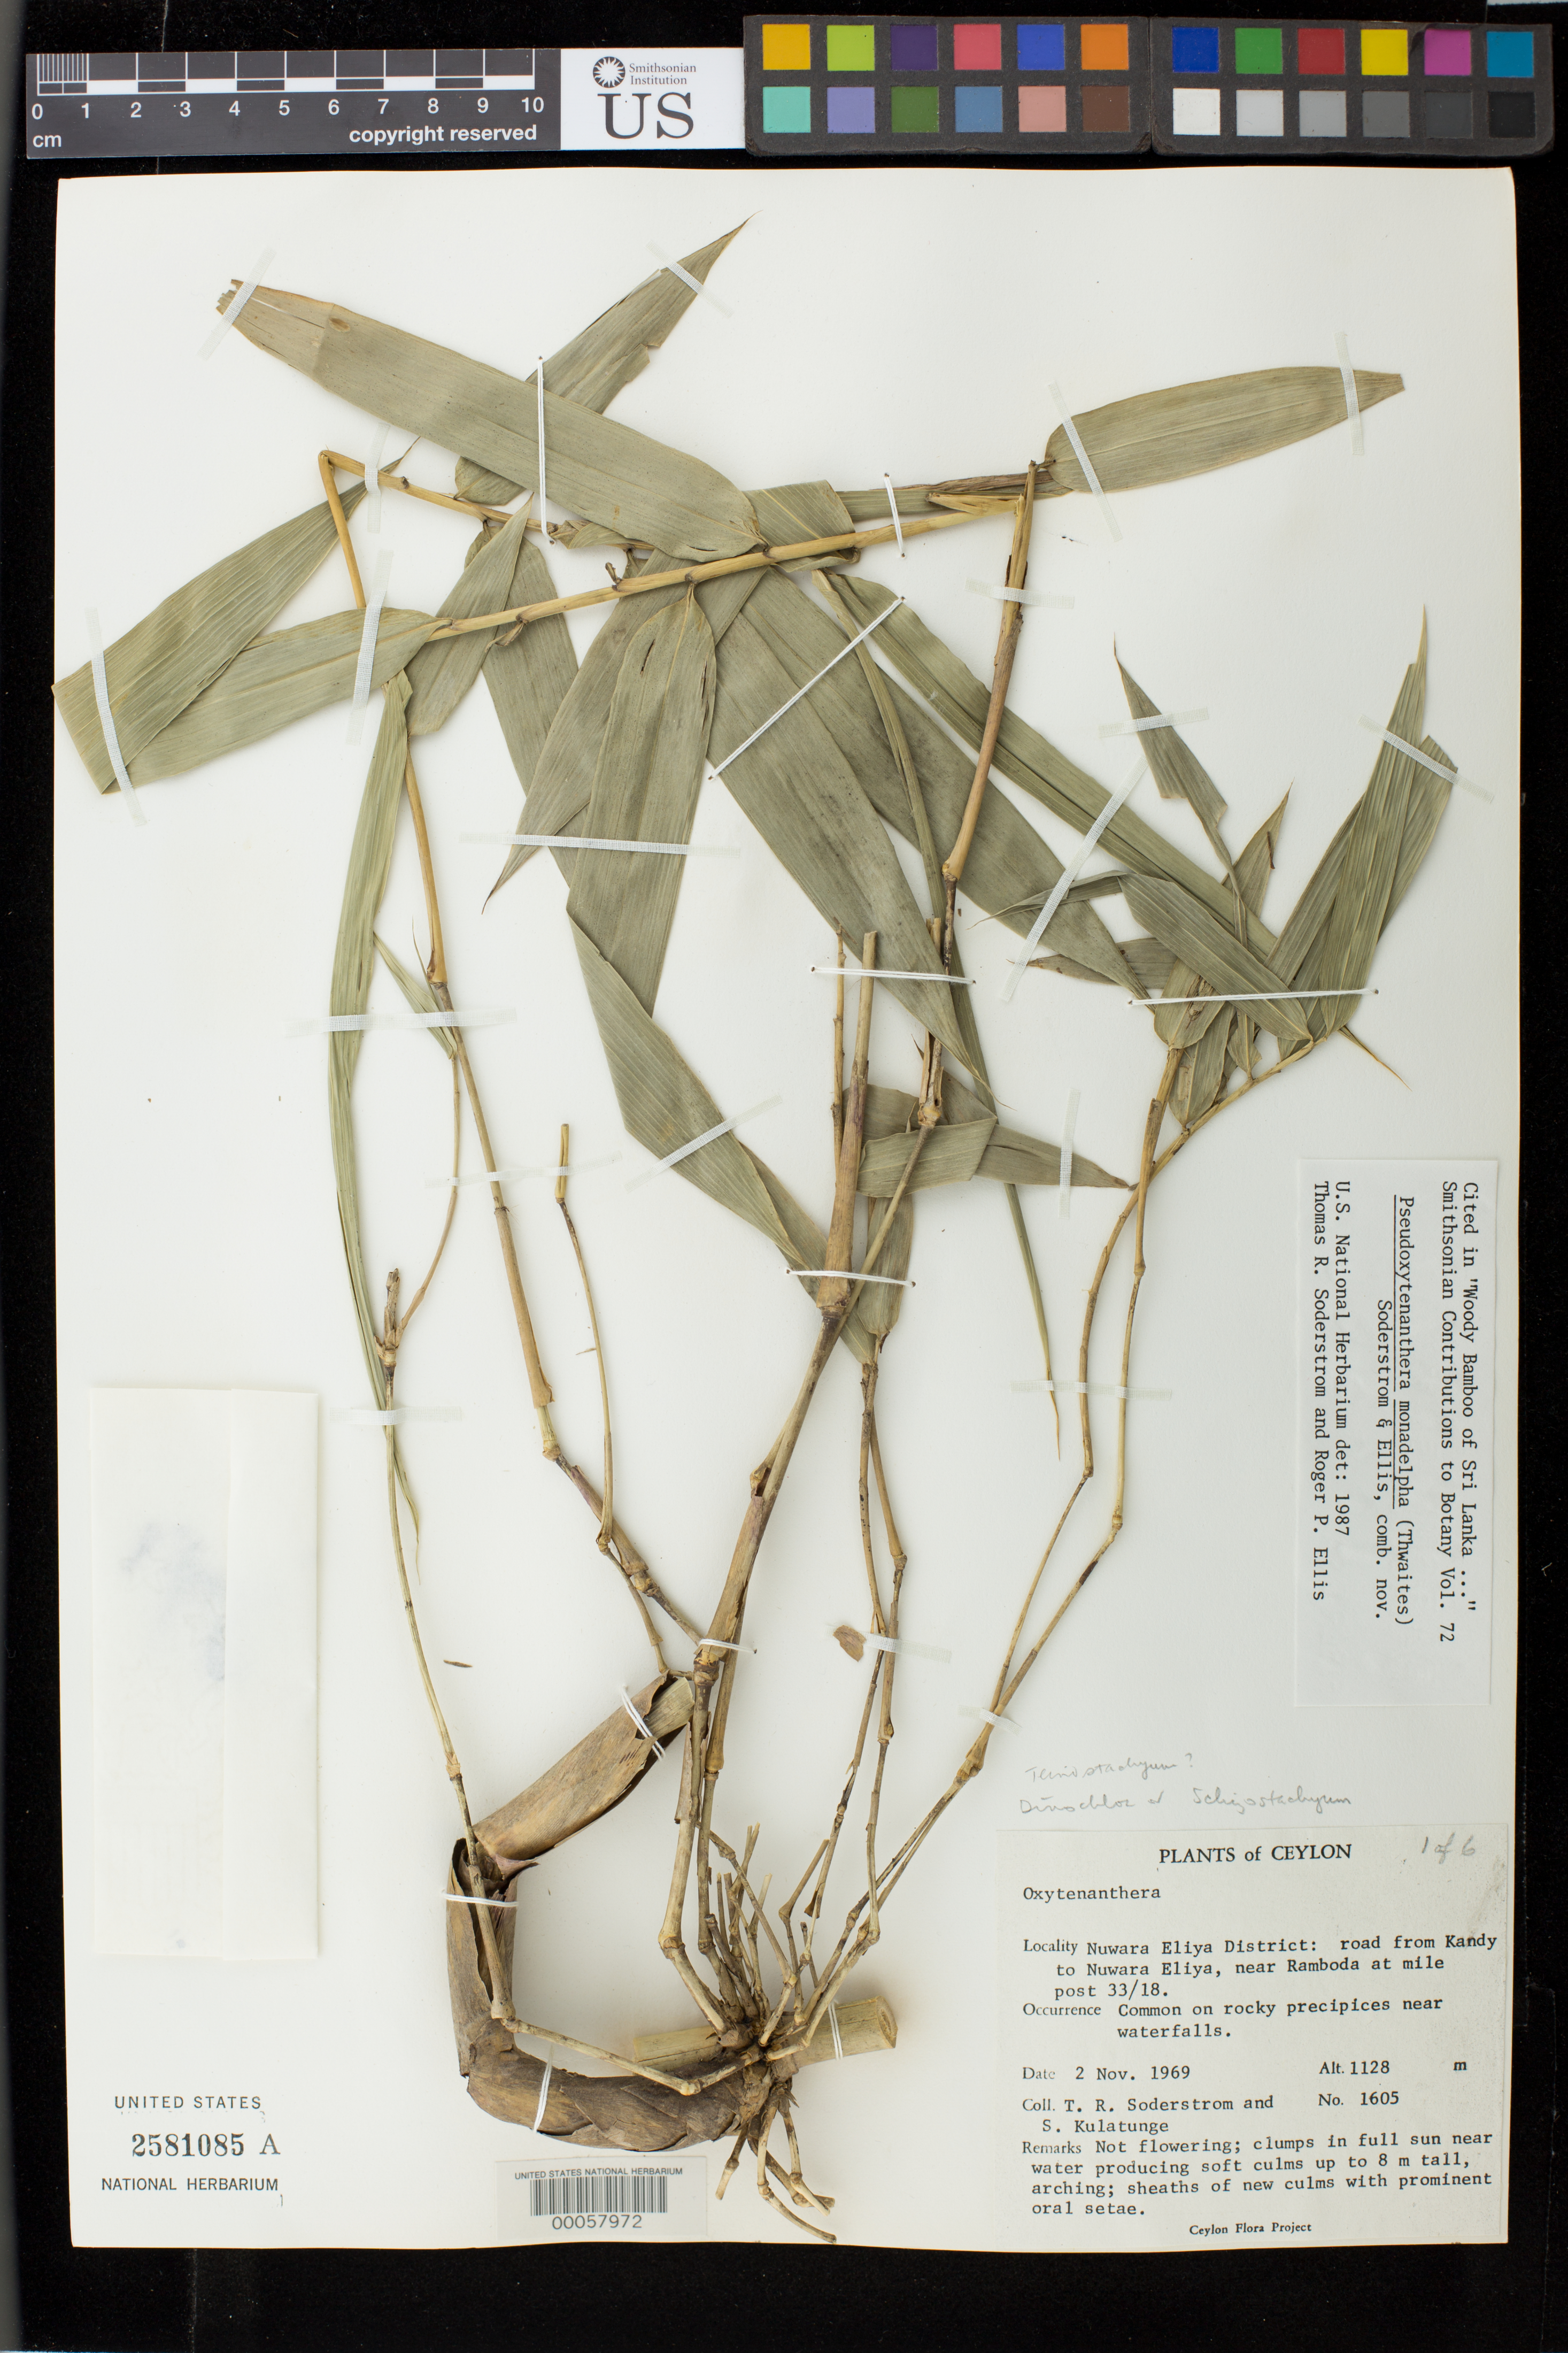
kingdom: Plantae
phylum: Tracheophyta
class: Liliopsida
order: Poales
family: Poaceae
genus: Pseudoxytenanthera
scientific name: Pseudoxytenanthera monadelpha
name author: (Thwaites) Soderstr. & J. Ellis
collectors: T. R. Soderstrom & S. Kulatunge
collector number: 1605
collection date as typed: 02 Nov 1969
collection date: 1969-11-02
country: Sri Lanka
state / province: Central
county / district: Nuwara Eliya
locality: Road from Kandy to Nuwara Eliya, near Ramboda at mile post 33/18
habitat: rocky precipices near waterfalls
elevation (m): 1128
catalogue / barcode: US 2581085